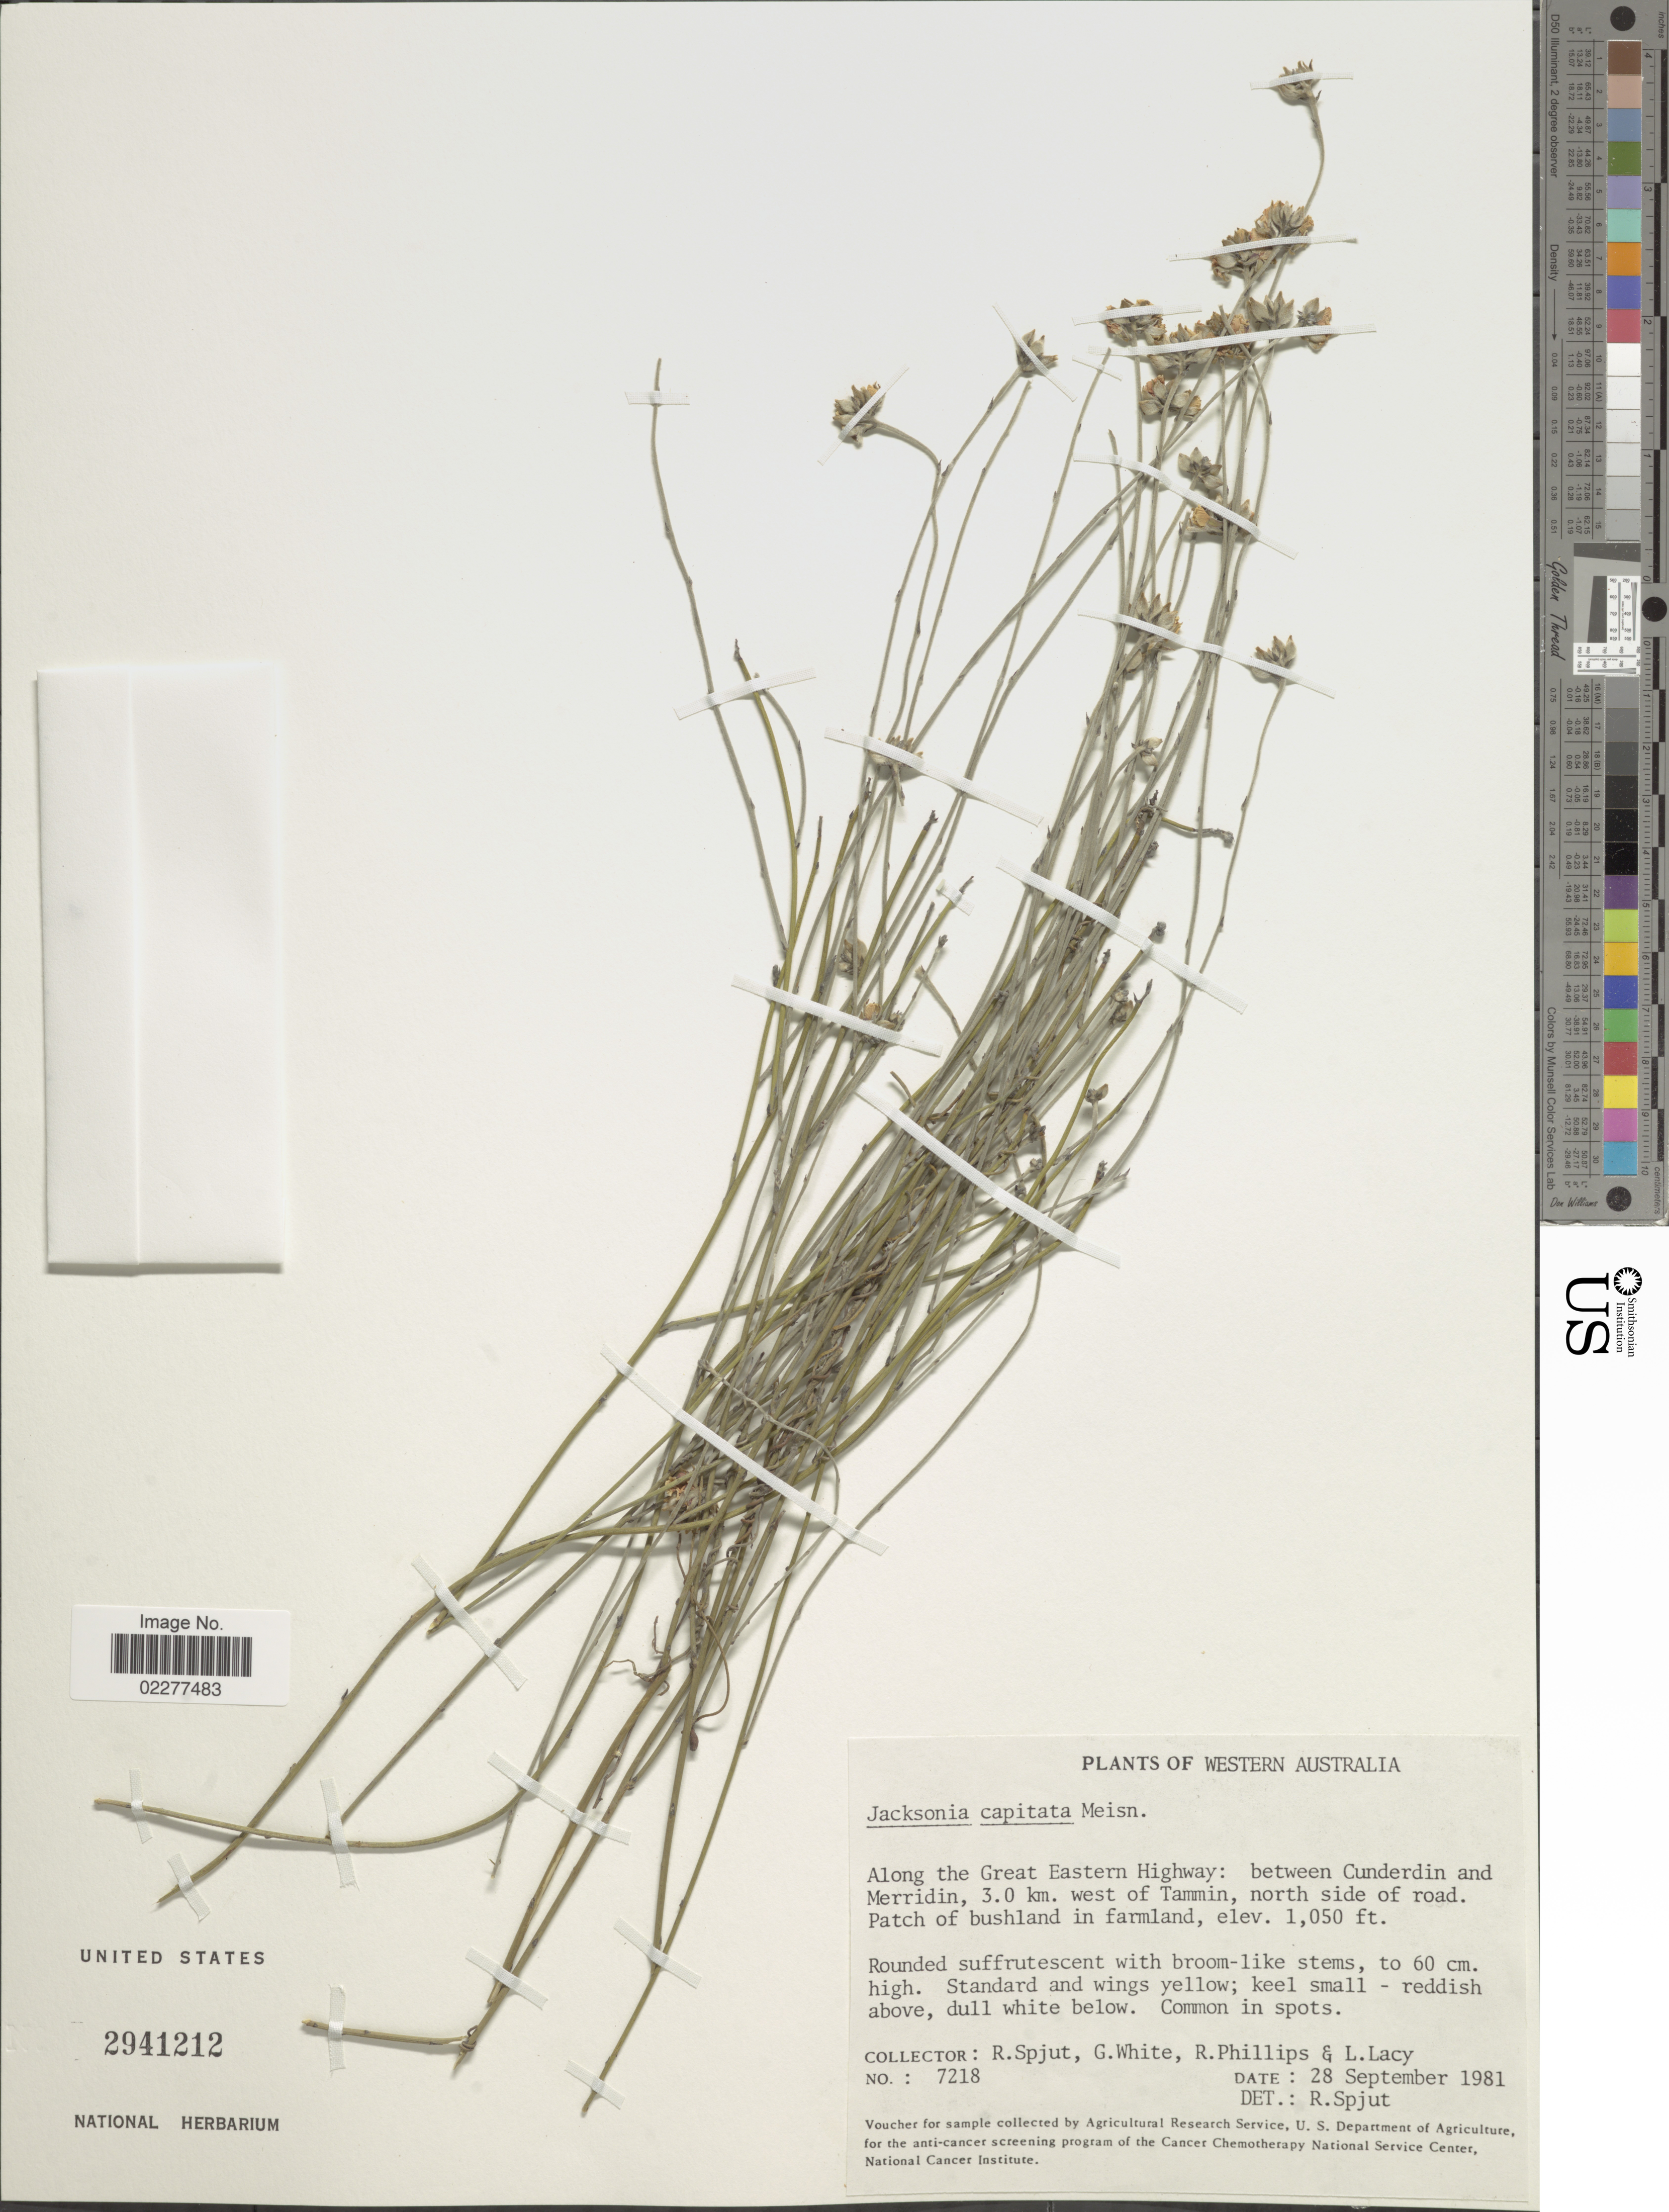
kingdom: Plantae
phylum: Tracheophyta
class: Magnoliopsida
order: Fabales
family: Fabaceae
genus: Jacksonia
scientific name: Jacksonia capitata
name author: Meisn.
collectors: R. Spjut, G. White, R. Phillips & L. Lacy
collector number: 7218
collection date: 1981-09-28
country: Australia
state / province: Western Australia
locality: Along the Great Eastern Highway: between Cunderlin and Merridin, 3.0 km west of Tammin, north side of road. Patch of bushland in farmland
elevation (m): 320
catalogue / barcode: US 2941212